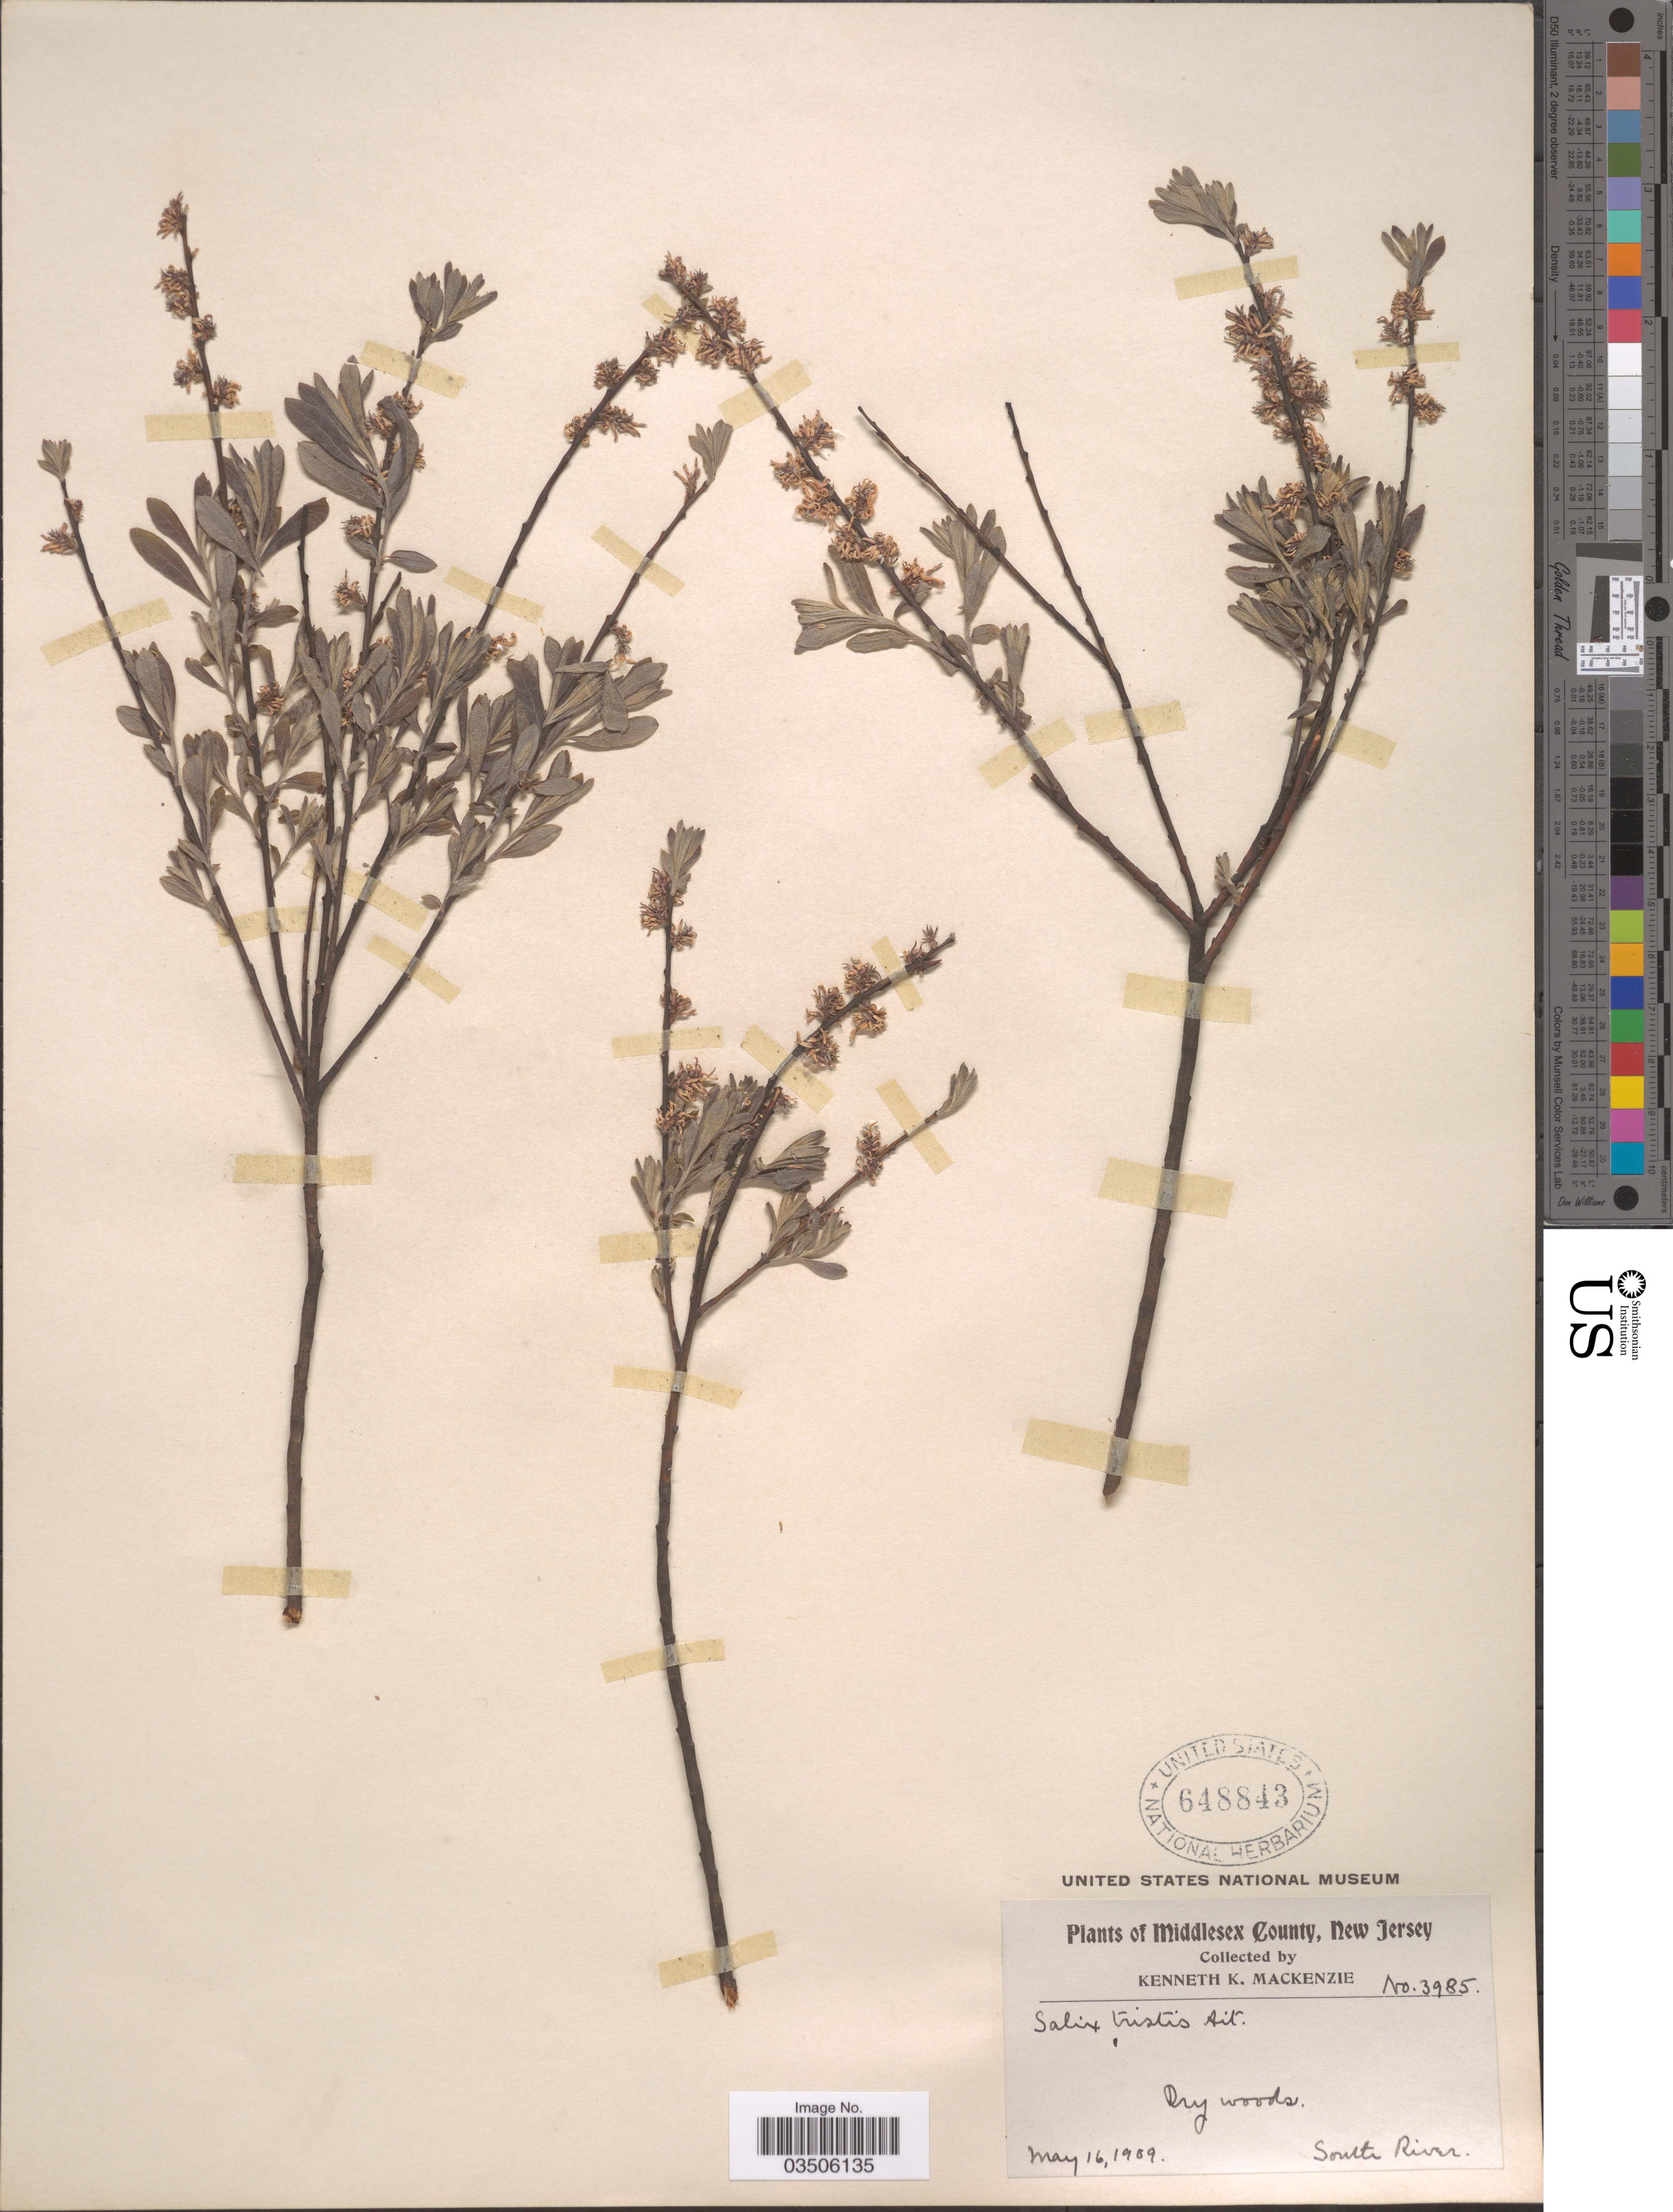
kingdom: Plantae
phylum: Tracheophyta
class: Magnoliopsida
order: Malpighiales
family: Salicaceae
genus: Salix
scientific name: Salix tristis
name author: Aiton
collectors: K. K. Mackenzie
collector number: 3985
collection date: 1989-05-16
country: United States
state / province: New Jersey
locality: Middlesex County. South River.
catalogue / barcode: US 548843